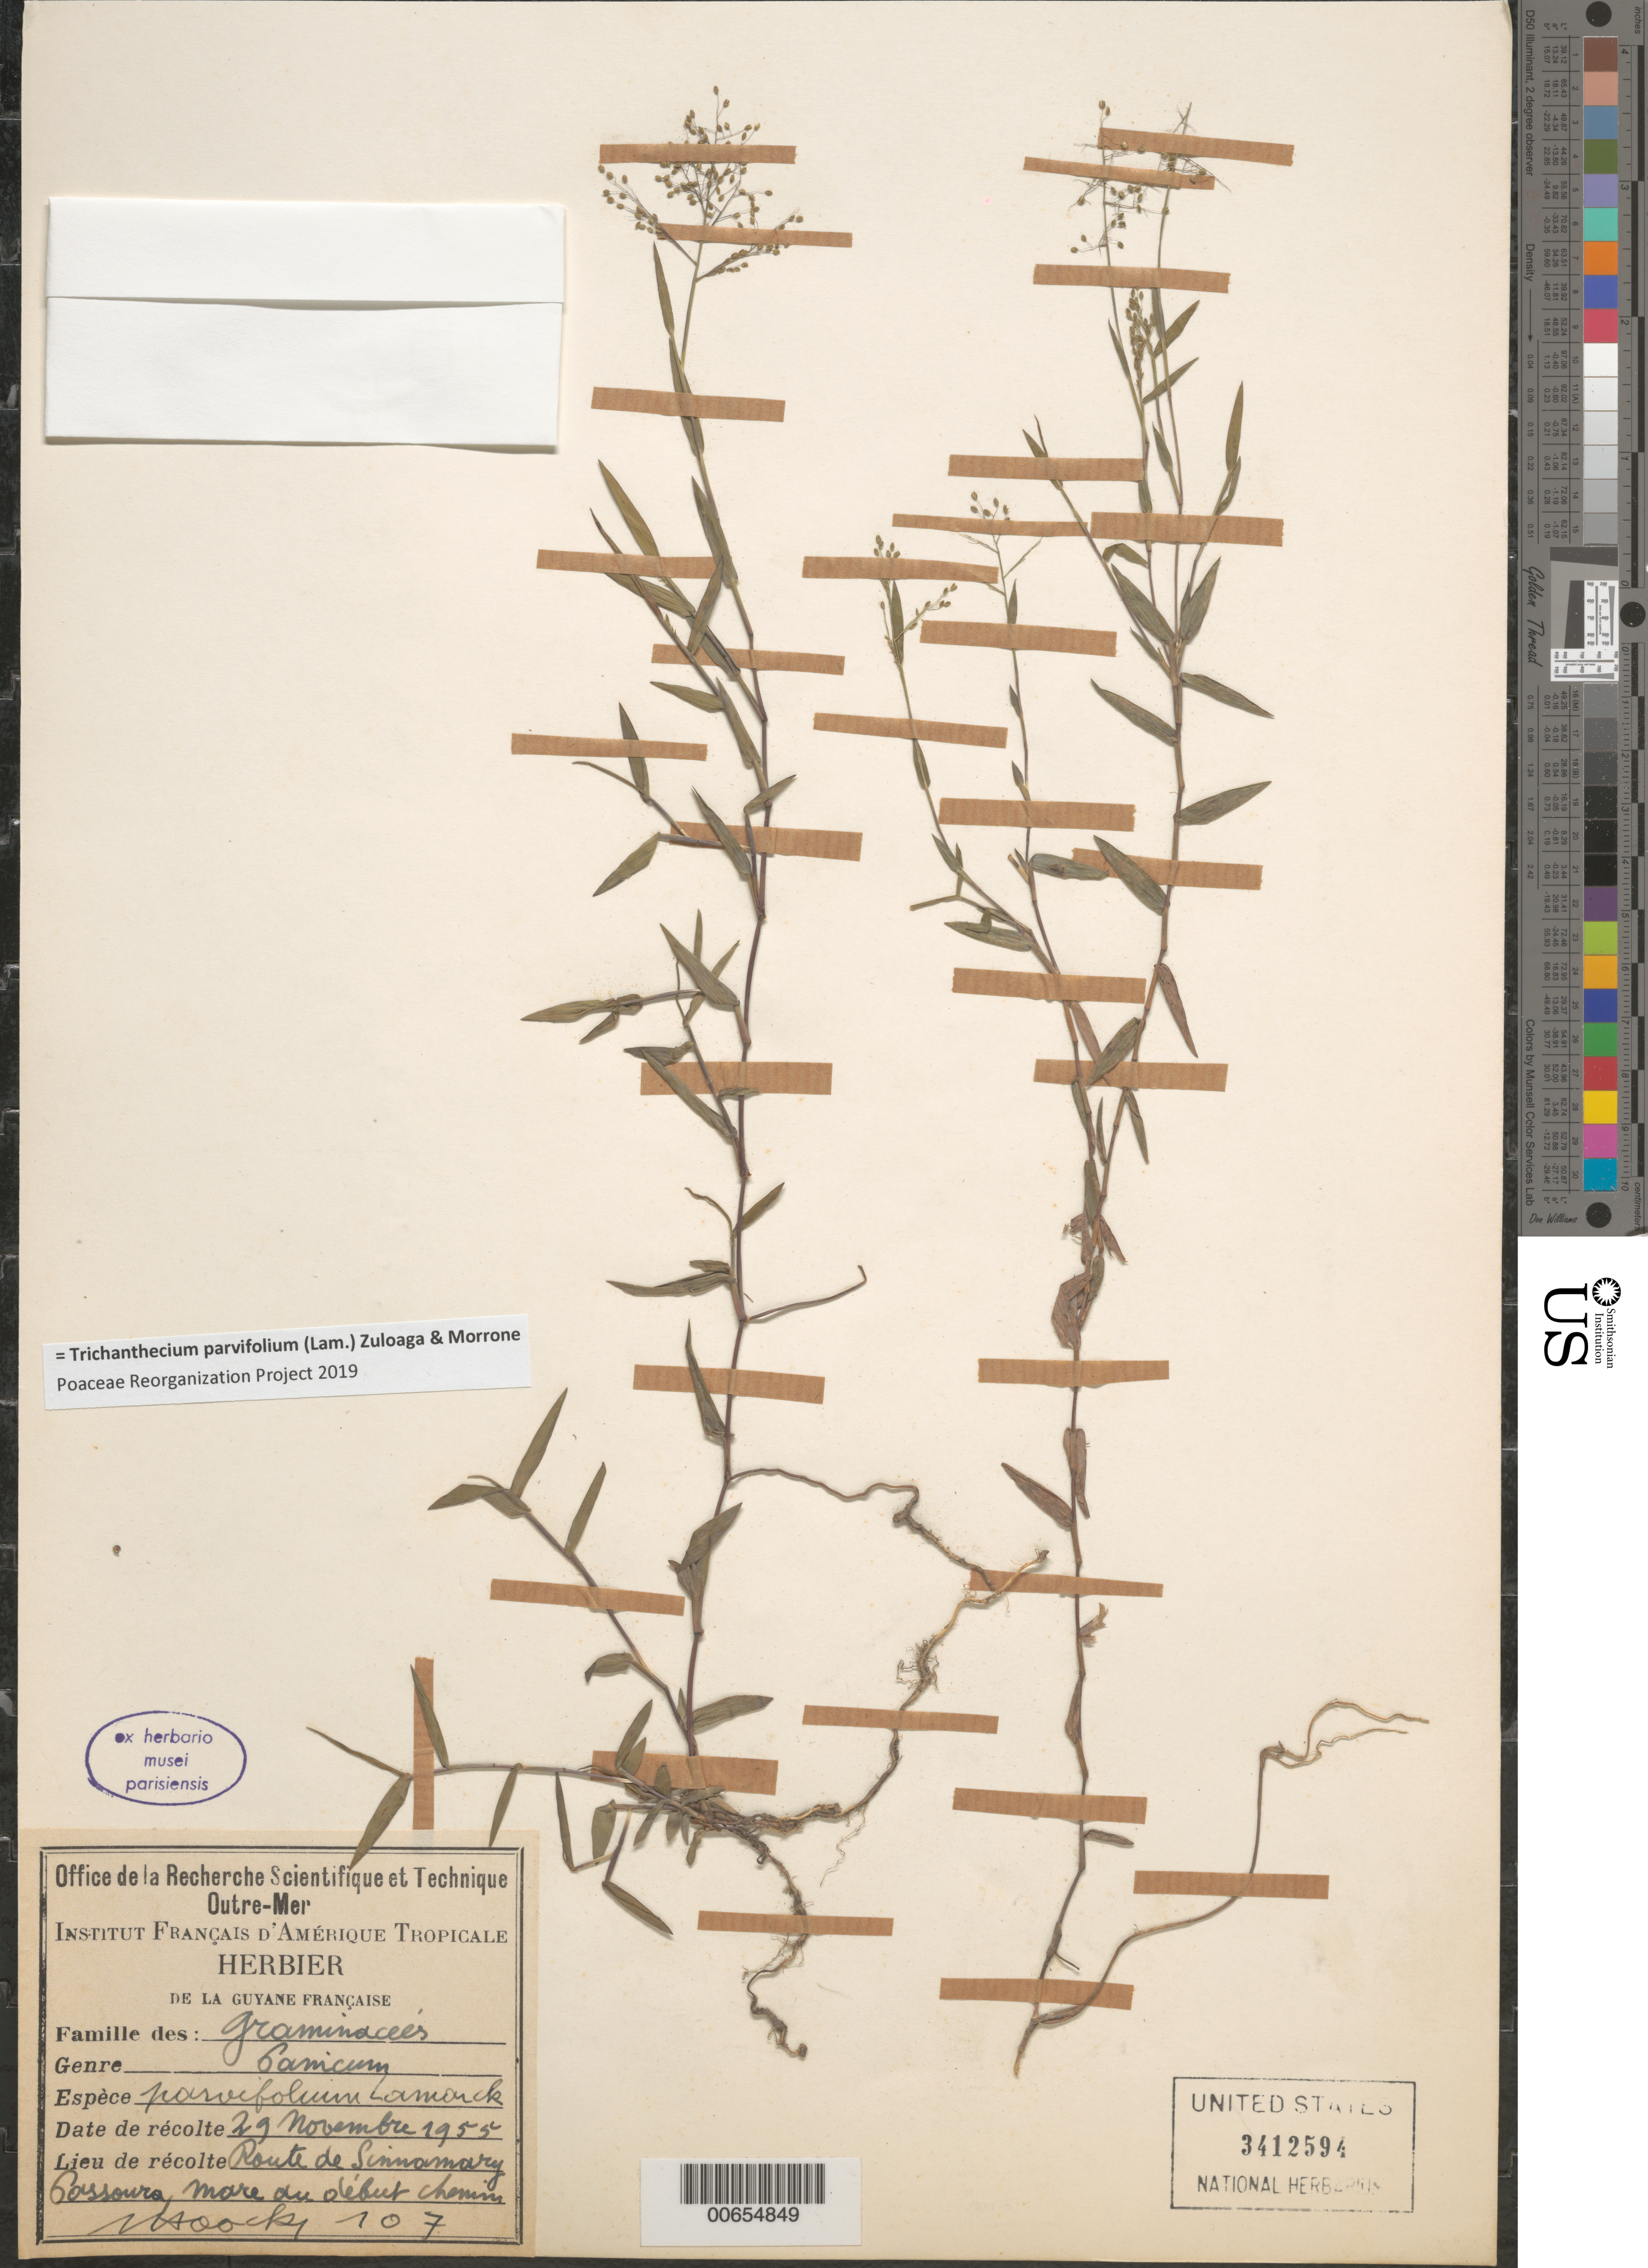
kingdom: Plantae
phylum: Tracheophyta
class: Liliopsida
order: Poales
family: Poaceae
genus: Trichanthecium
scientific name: Trichanthecium parvifolium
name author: (Lam.) Zuloaga & Morrone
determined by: Poaceae Reorganization Project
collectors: J. Hoock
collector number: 107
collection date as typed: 29-Nov-55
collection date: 1955-11-29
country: French Guiana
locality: Route de Sinnamary, Passoura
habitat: Mare du début chemin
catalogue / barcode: US 3412594